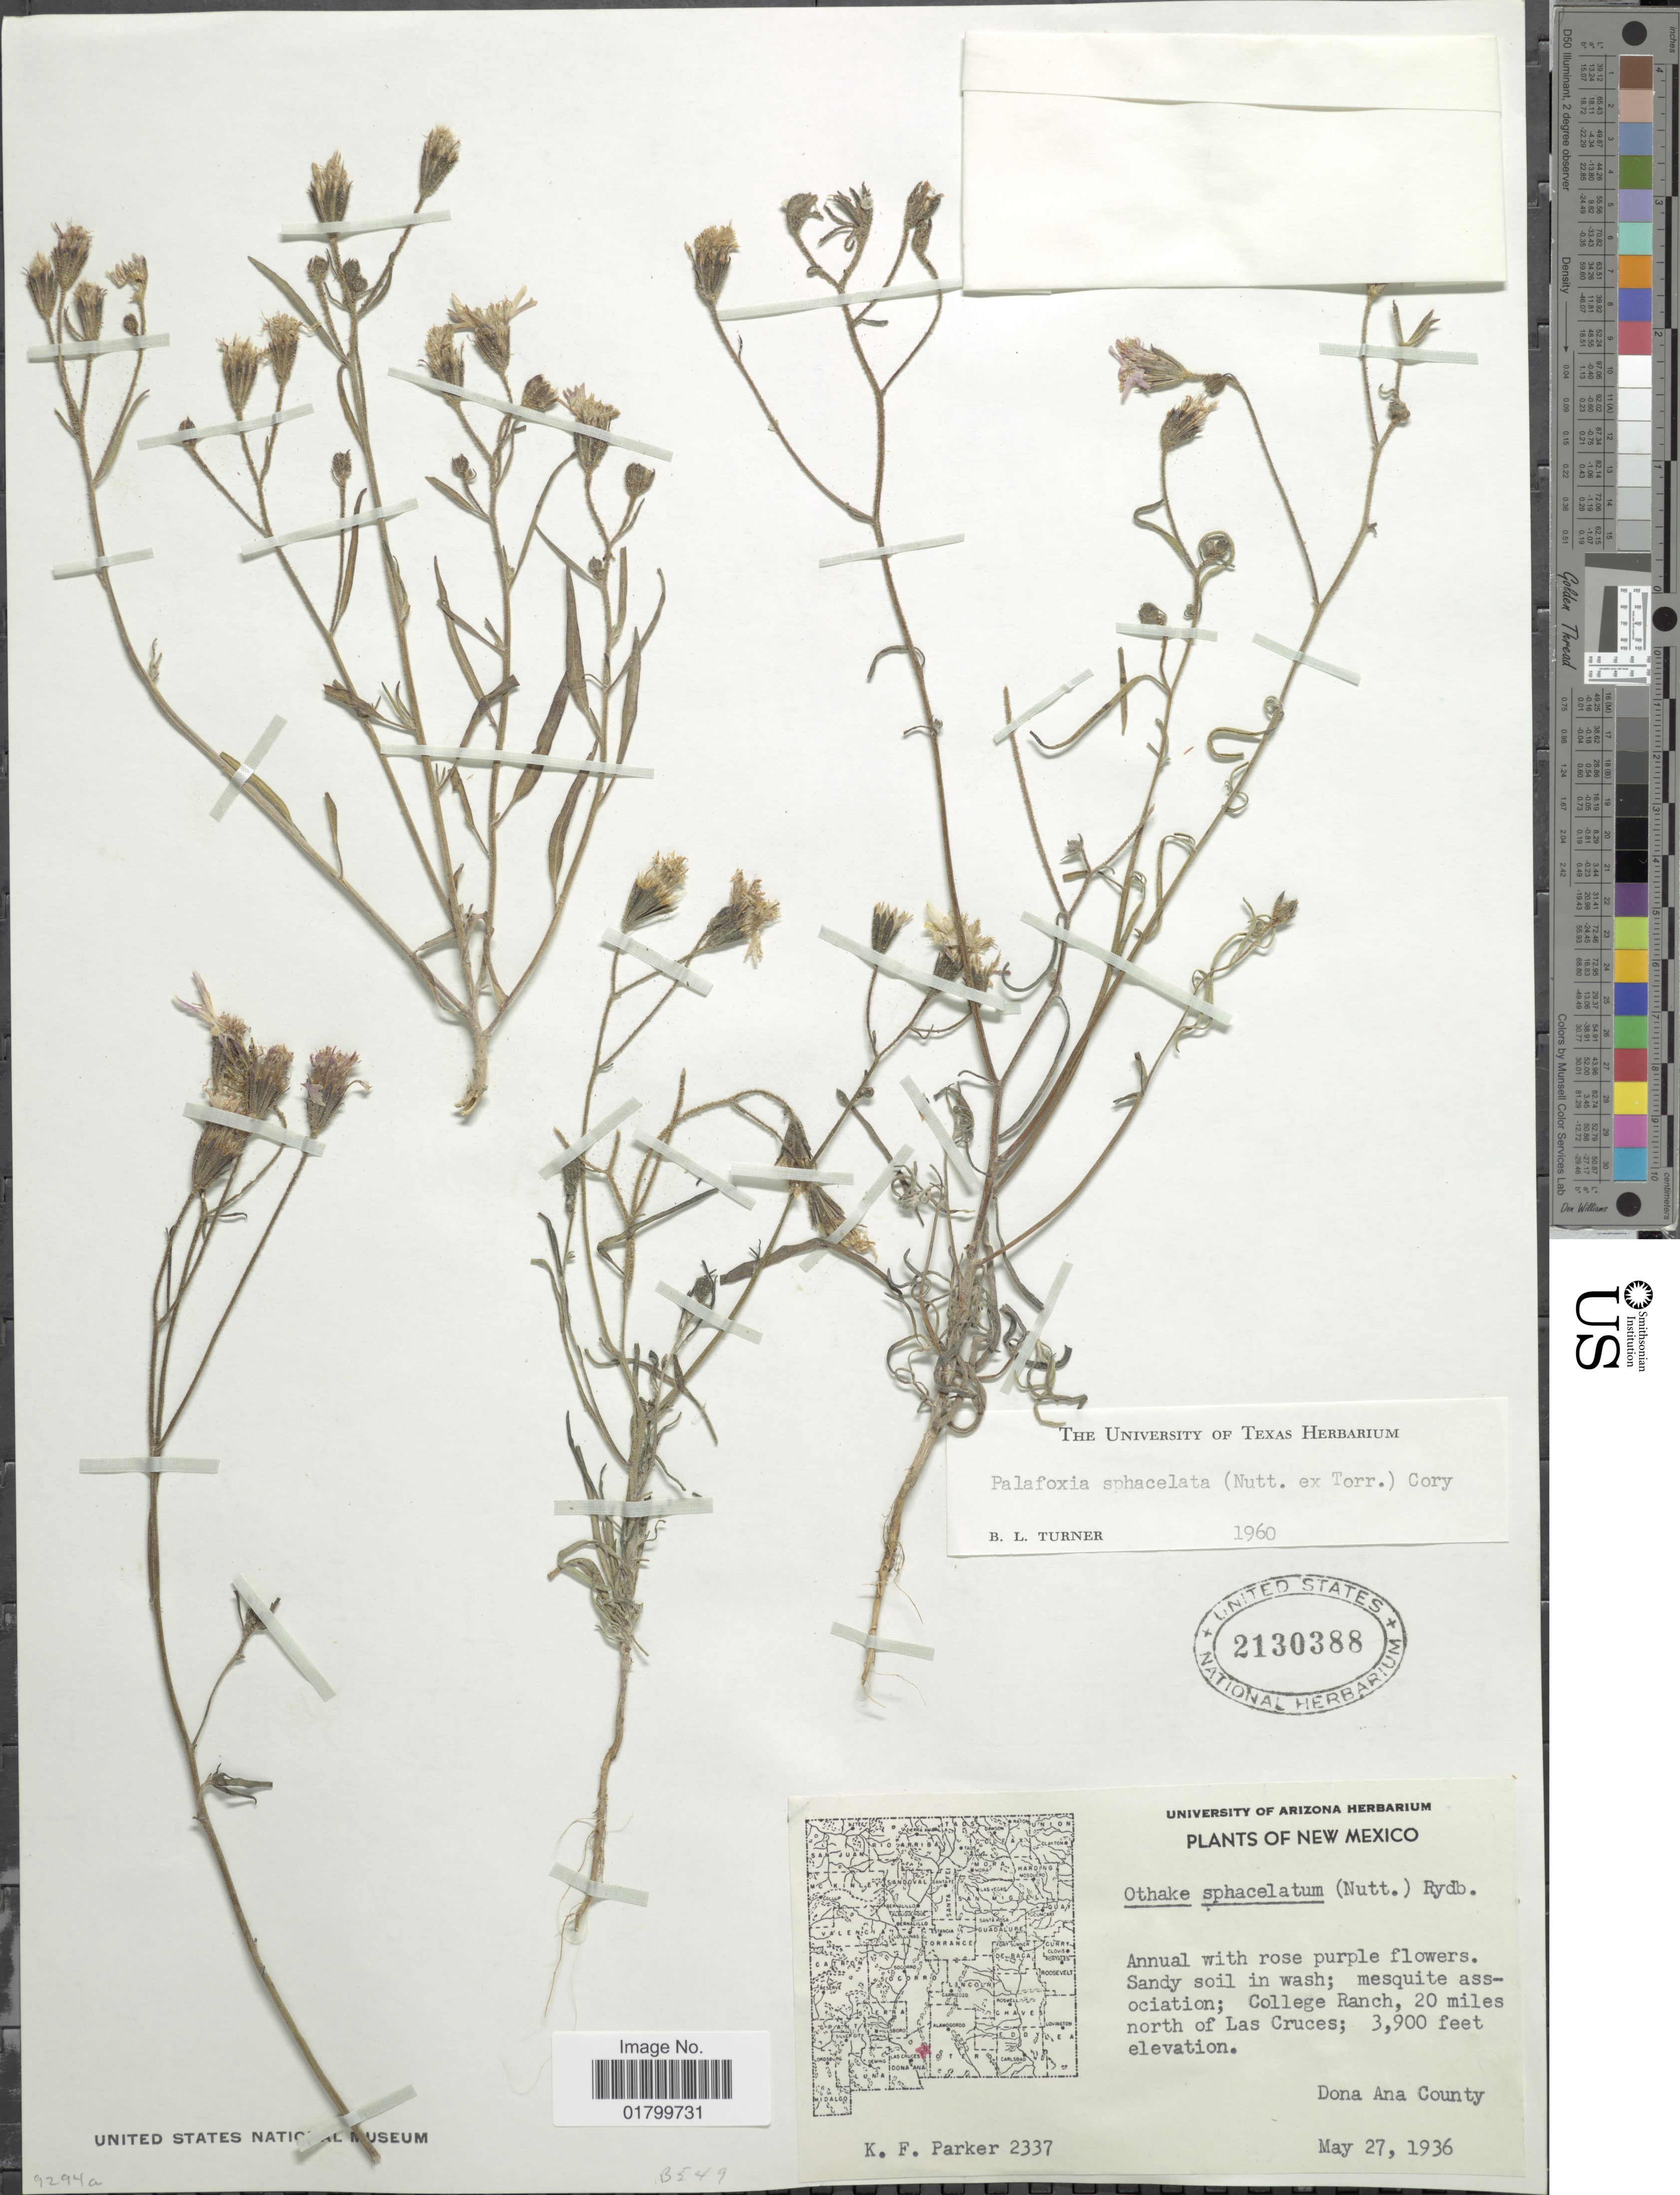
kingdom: Plantae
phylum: Tracheophyta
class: Magnoliopsida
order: Asterales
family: Asteraceae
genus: Palafoxia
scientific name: Palafoxia sphacelata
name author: (Nutt. ex Torr.) Cory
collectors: K. F. Parker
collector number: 2337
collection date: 1936-05-27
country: United States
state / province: New Mexico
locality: College Ranch, 20 miles north of Las Cruces, Dona Ana County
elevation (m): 1189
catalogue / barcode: US 2130388